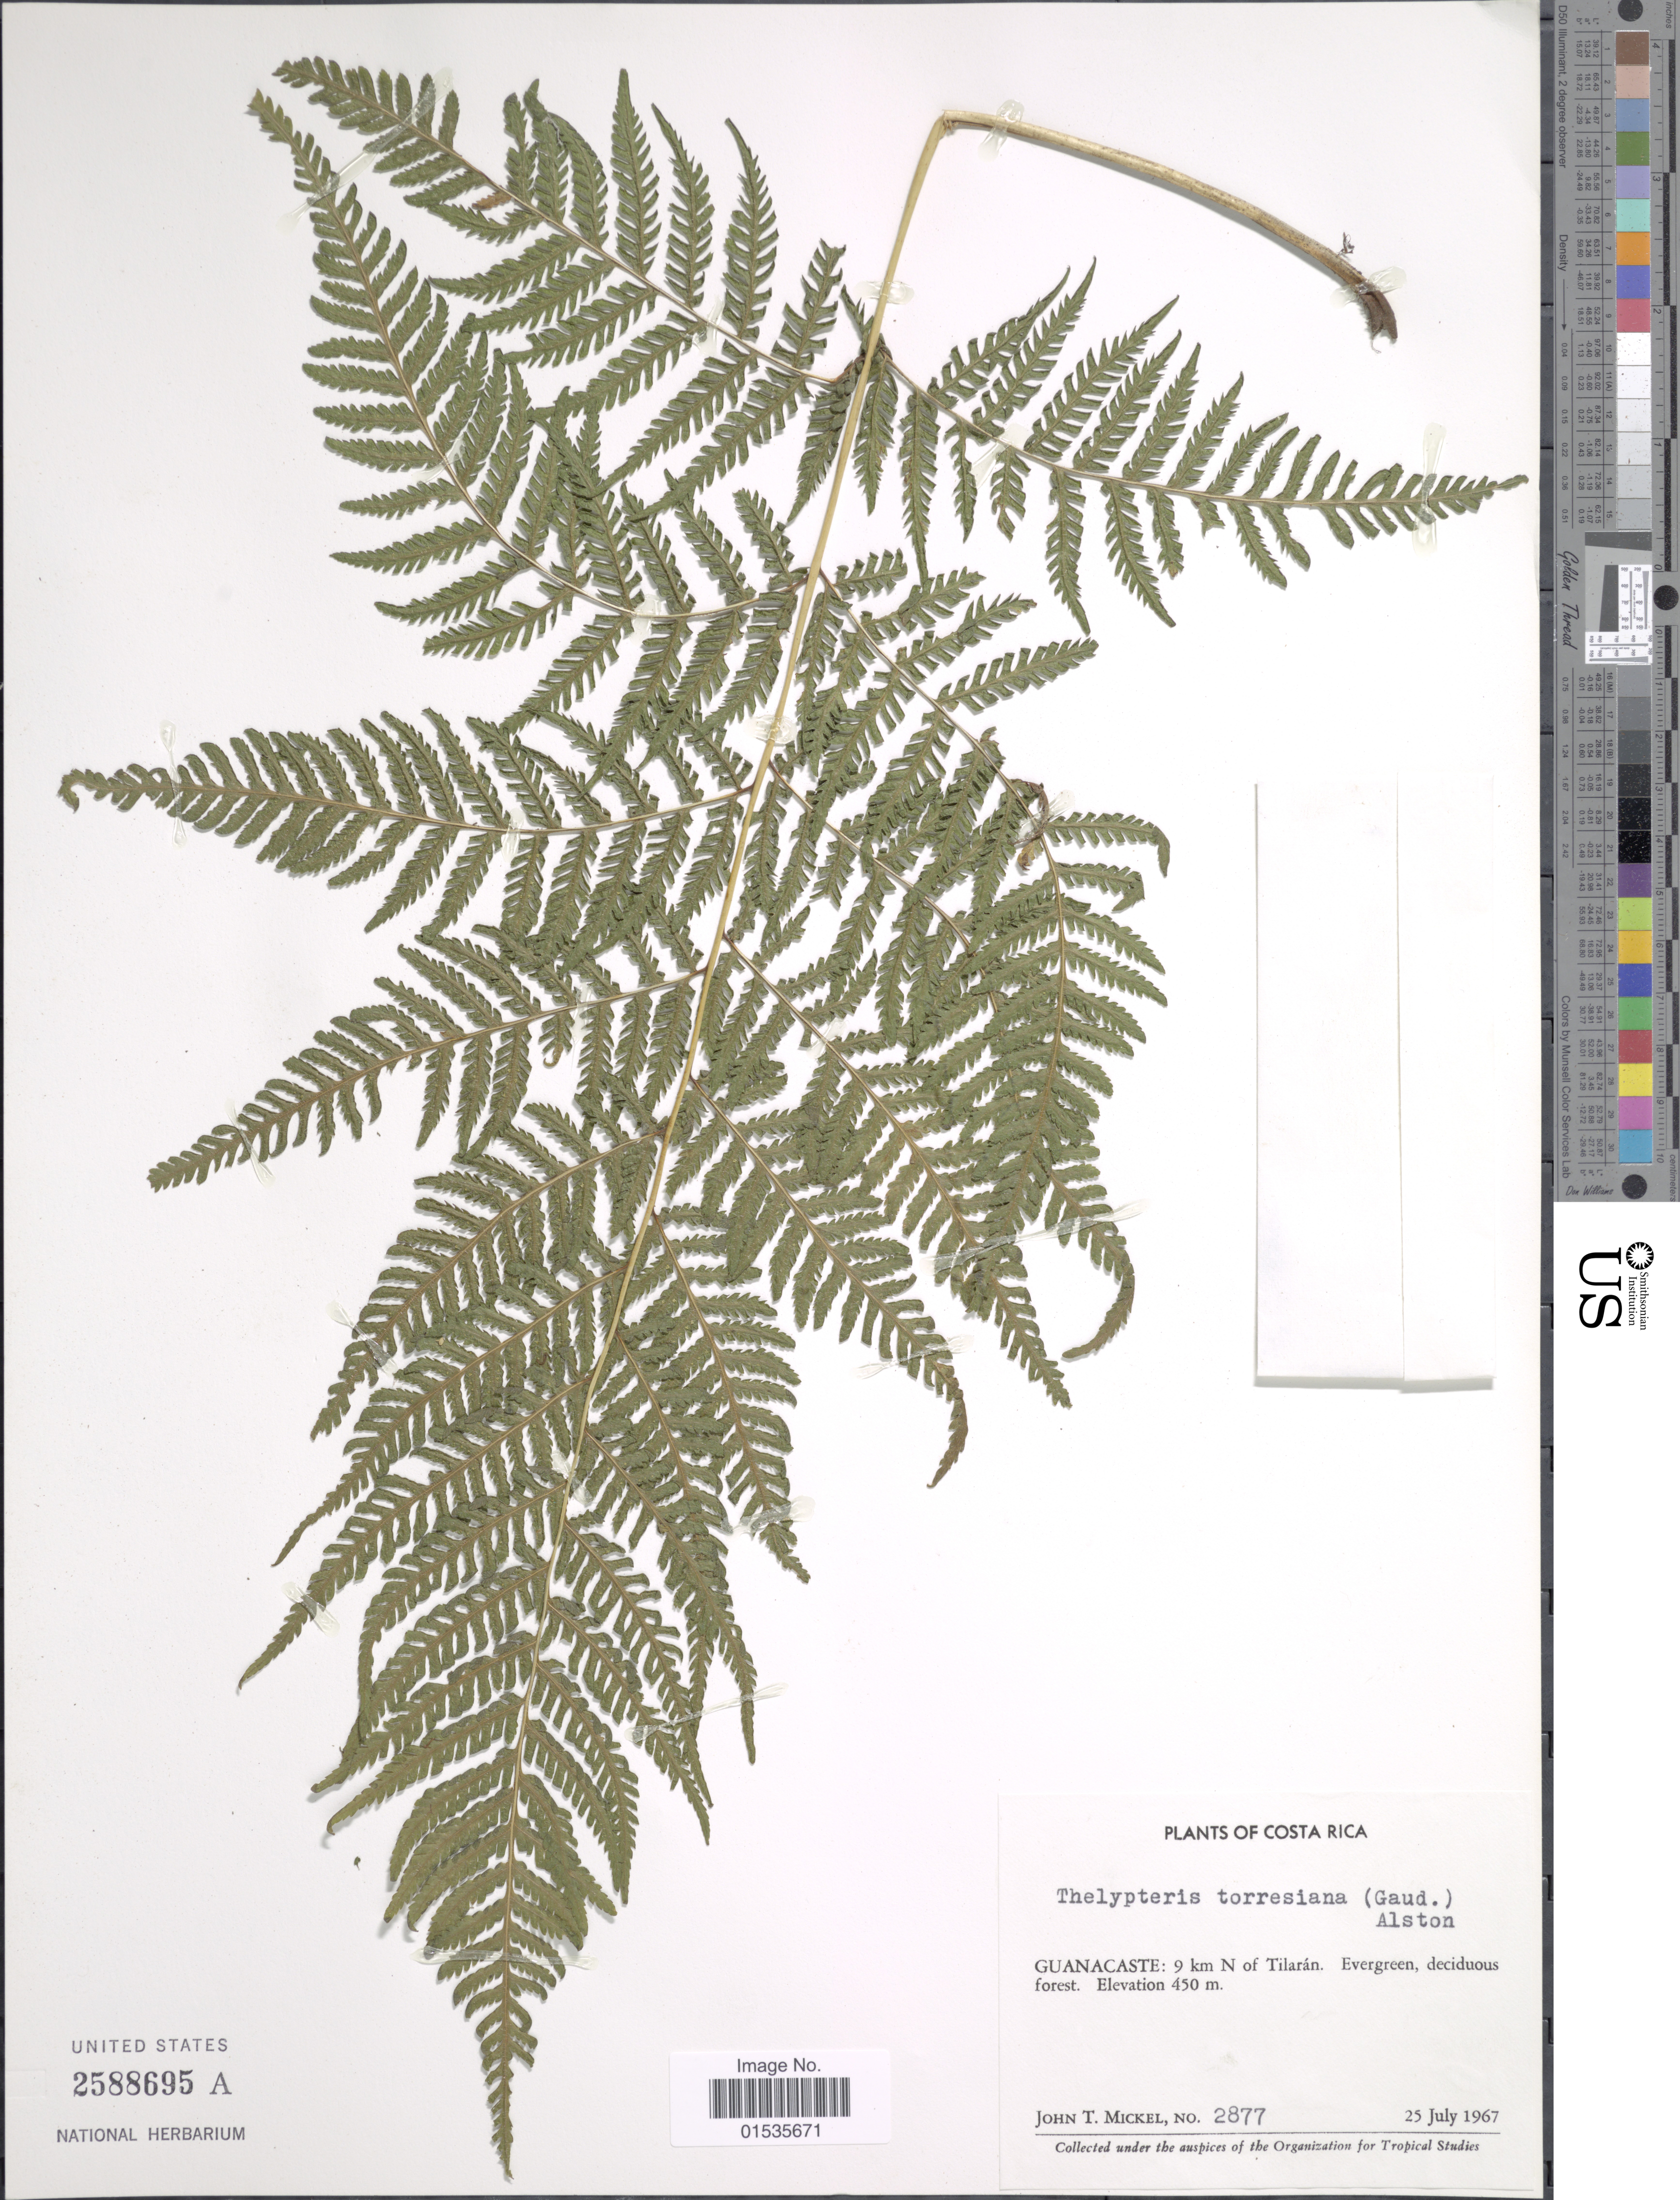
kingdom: Plantae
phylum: Tracheophyta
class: Polypodiopsida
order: Polypodiales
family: Thelypteridaceae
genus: Macrothelypteris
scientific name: Macrothelypteris torresiana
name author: (Gaudich.) Ching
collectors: J. T. Mickel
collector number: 2877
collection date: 1967-07-25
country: Costa Rica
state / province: Guanacaste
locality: Costa Rica. Guanacaste: 9 km N of Tilaran.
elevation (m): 450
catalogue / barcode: US 2588695A